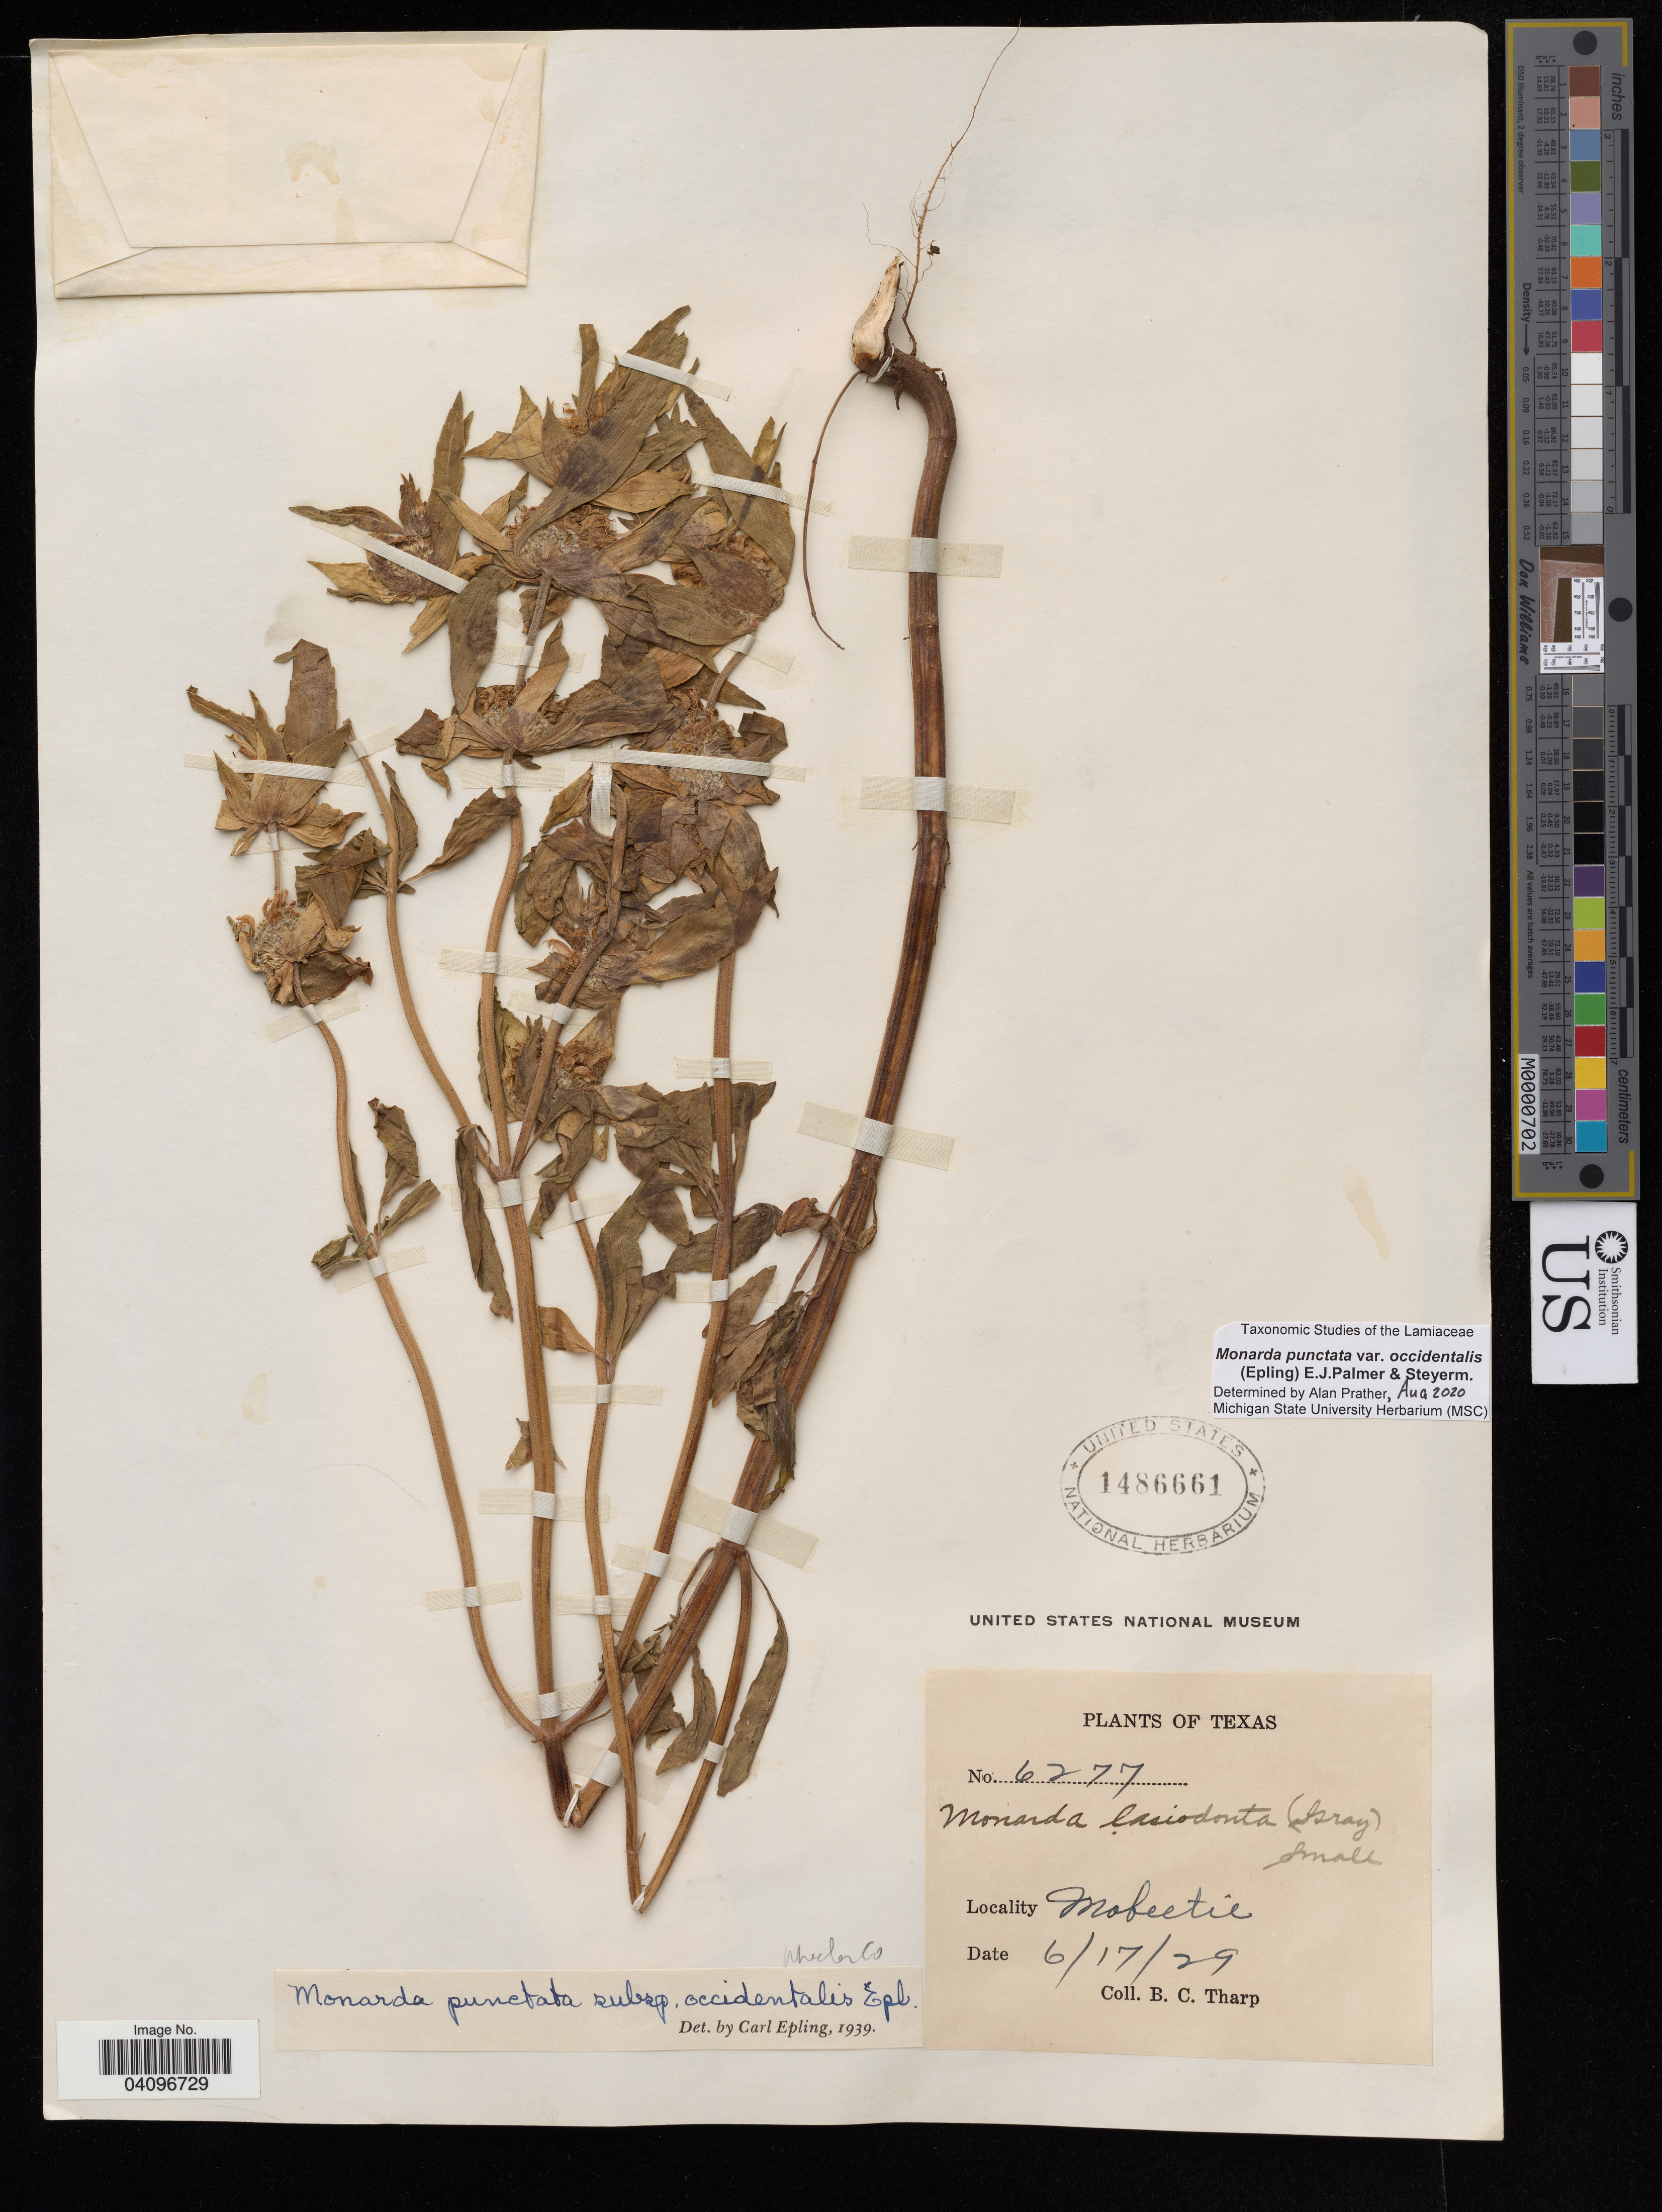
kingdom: Plantae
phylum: Tracheophyta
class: Magnoliopsida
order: Lamiales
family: Lamiaceae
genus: Monarda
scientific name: Monarda punctata var. occidentalis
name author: (Epling) E.J. Palmer & Steyerm.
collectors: B. Tharp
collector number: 6277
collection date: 1929-06-17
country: United States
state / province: Texas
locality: Mobeetie.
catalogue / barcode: US 1486661